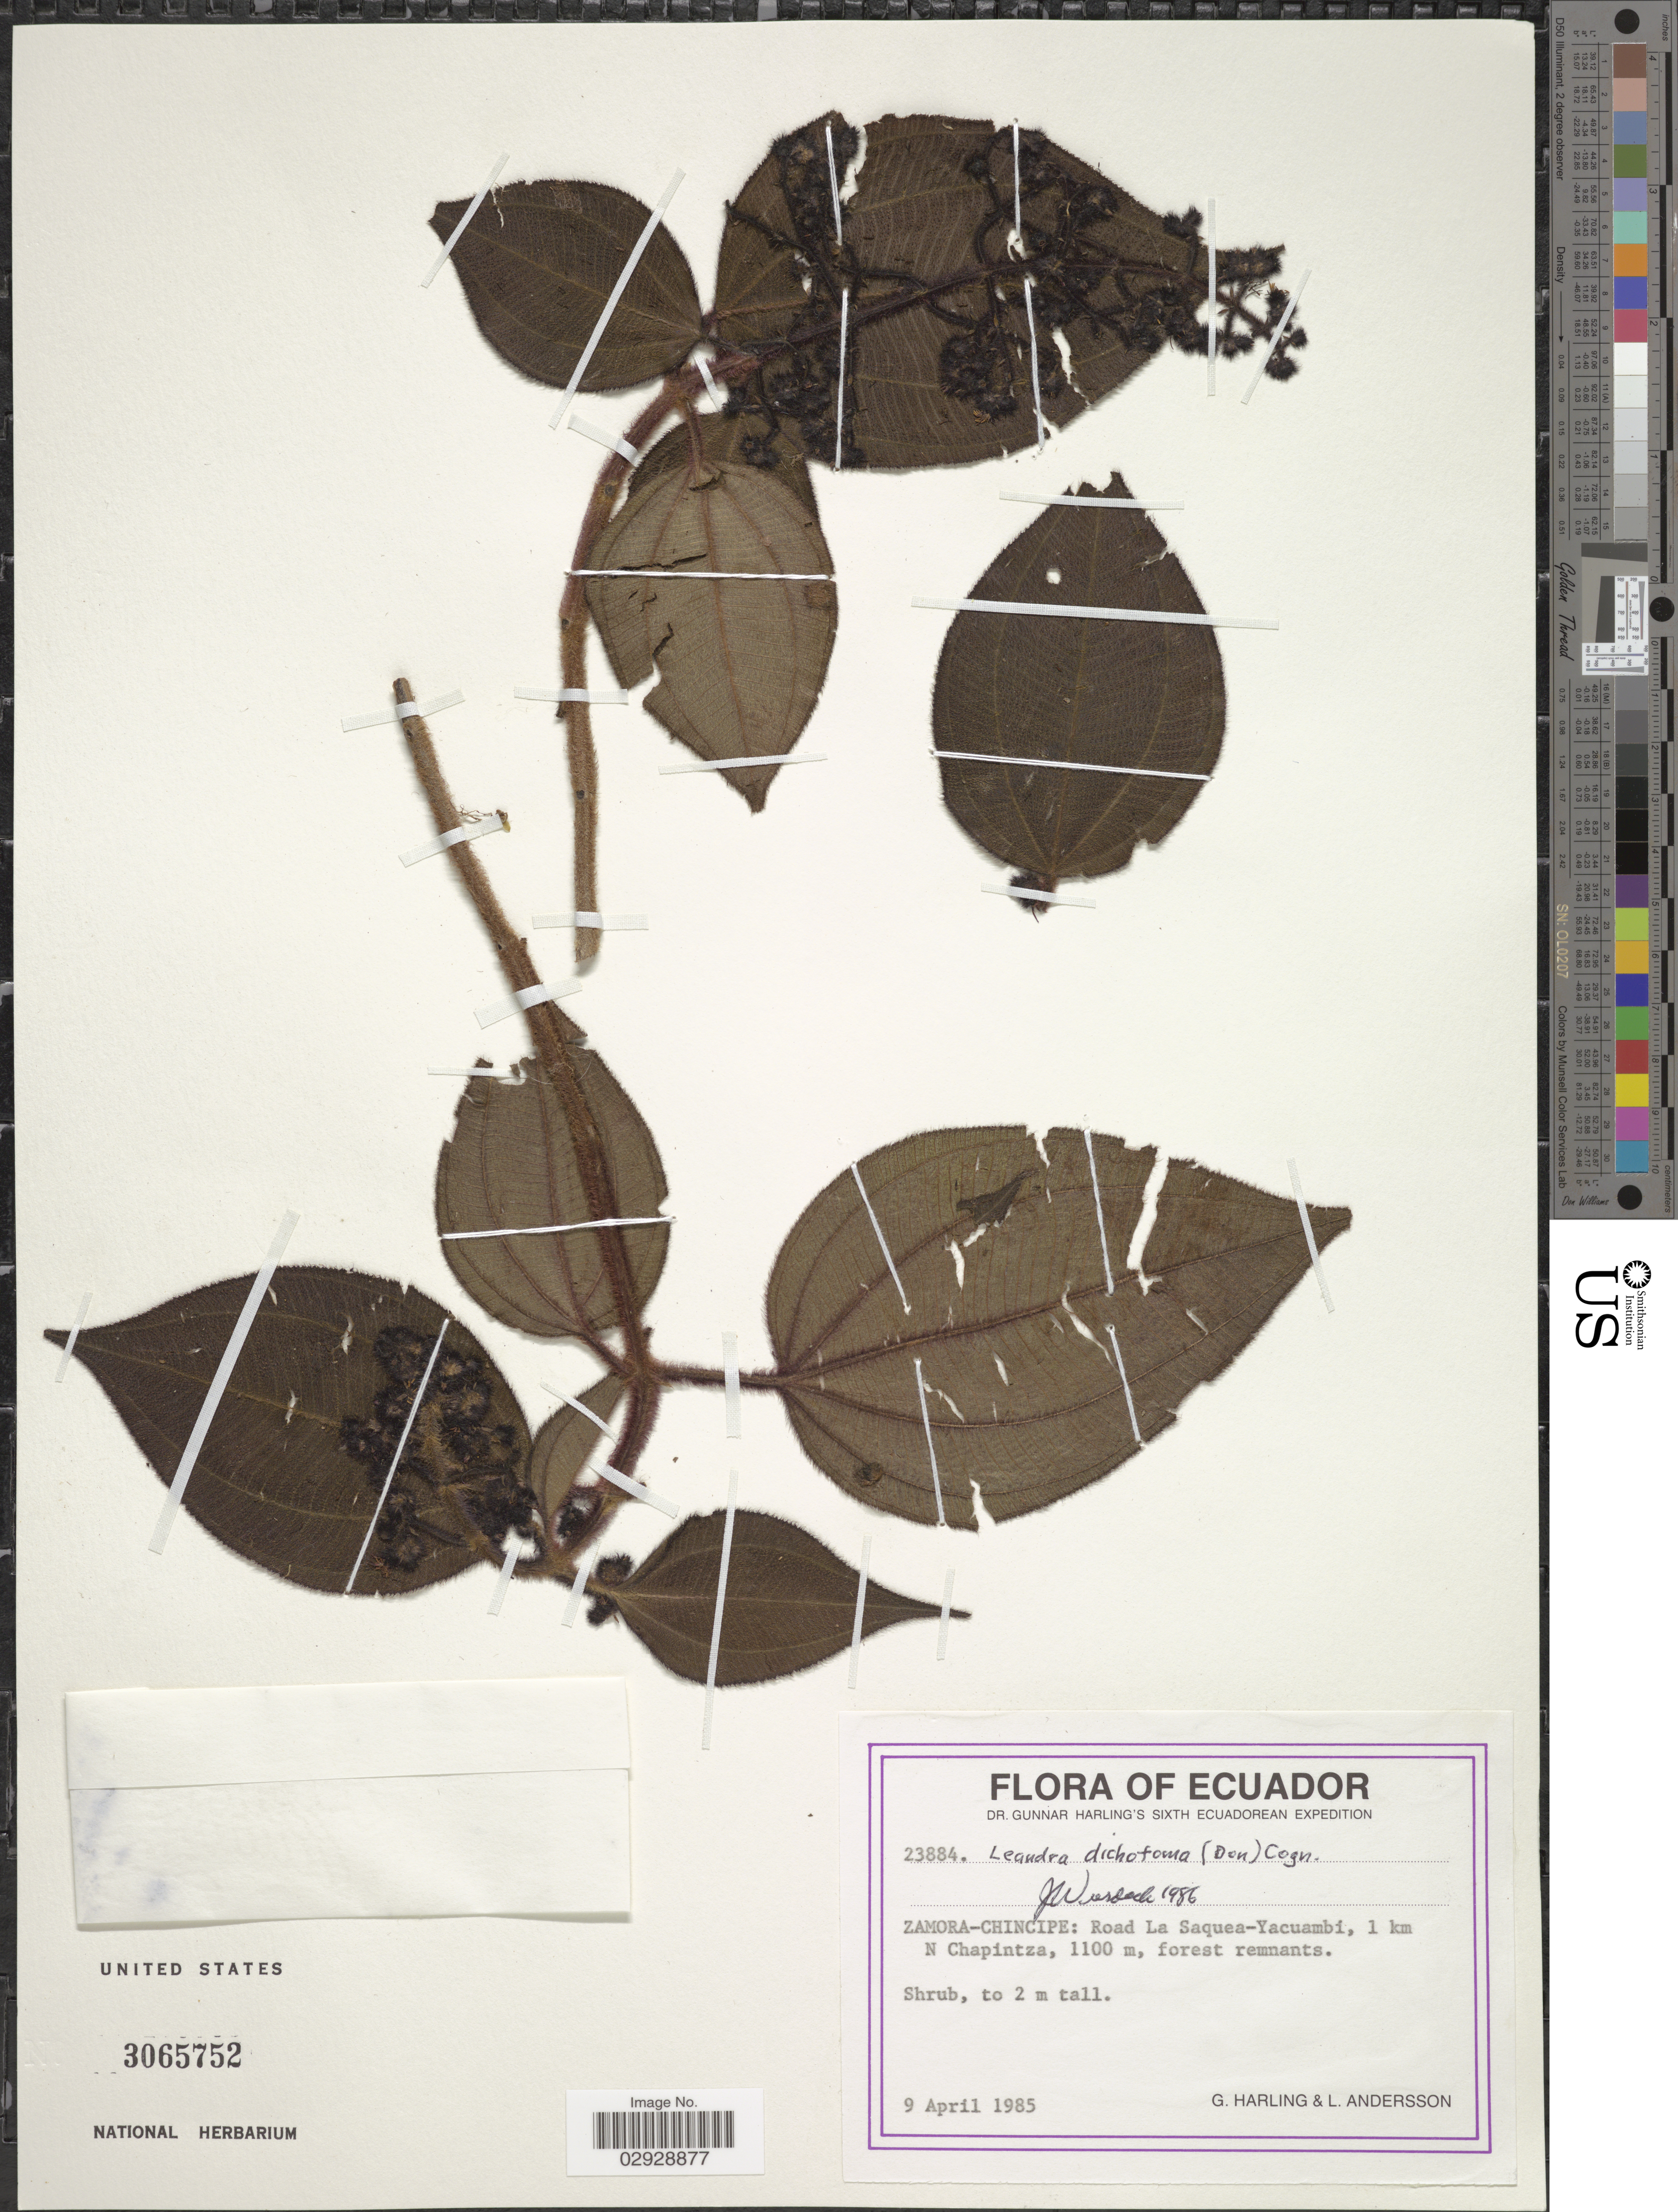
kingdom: Plantae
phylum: Tracheophyta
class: Magnoliopsida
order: Myrtales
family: Melastomataceae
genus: Leandra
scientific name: Leandra dichotoma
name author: (D. Don) Cogn.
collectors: G. Harling & L. Andersson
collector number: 23884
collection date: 1985-04-09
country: Ecuador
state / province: Zamora-Chinchipe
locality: Road La Saquea-Yacuambi, 1 km N Chapintza.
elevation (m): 1100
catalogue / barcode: US 3065752